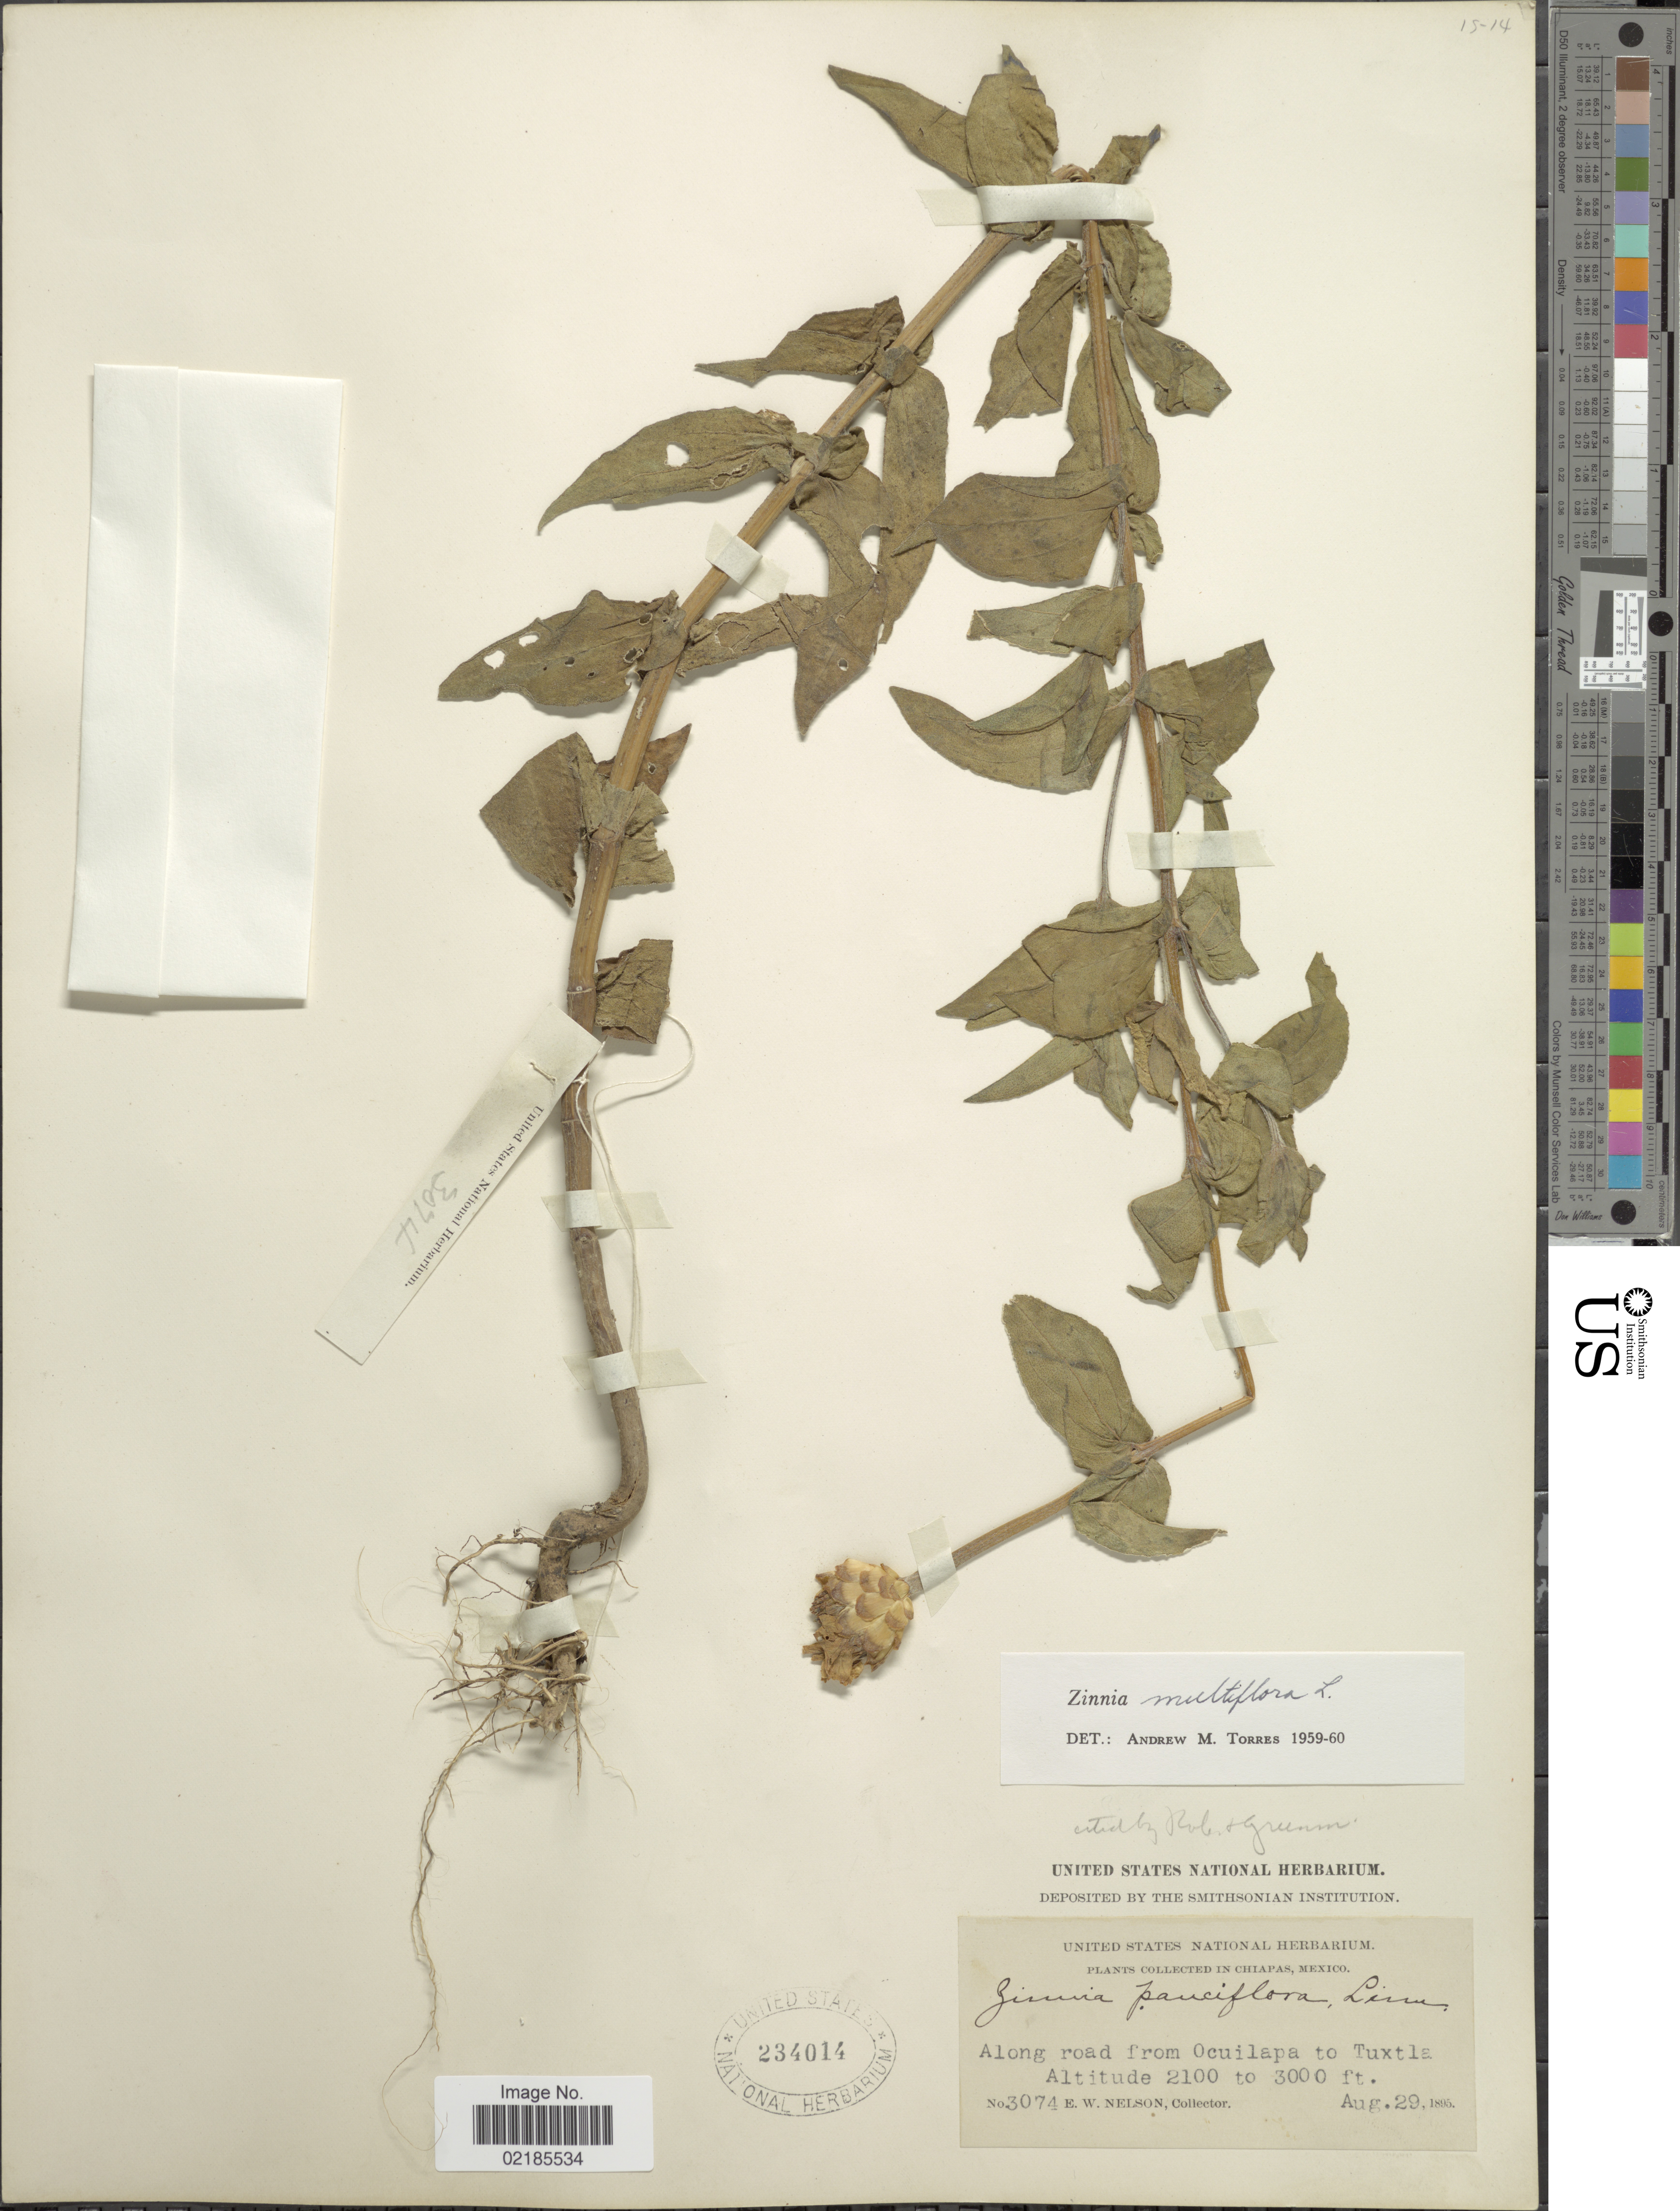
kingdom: Plantae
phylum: Tracheophyta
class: Magnoliopsida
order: Asterales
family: Asteraceae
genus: Zinnia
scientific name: Zinnia peruviana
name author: (L.) L.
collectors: E. W. Nelson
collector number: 3074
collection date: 1895-08-29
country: Mexico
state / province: Chiapas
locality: Along road from Ocuilapa to Tuxtla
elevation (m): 640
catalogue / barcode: US 234014